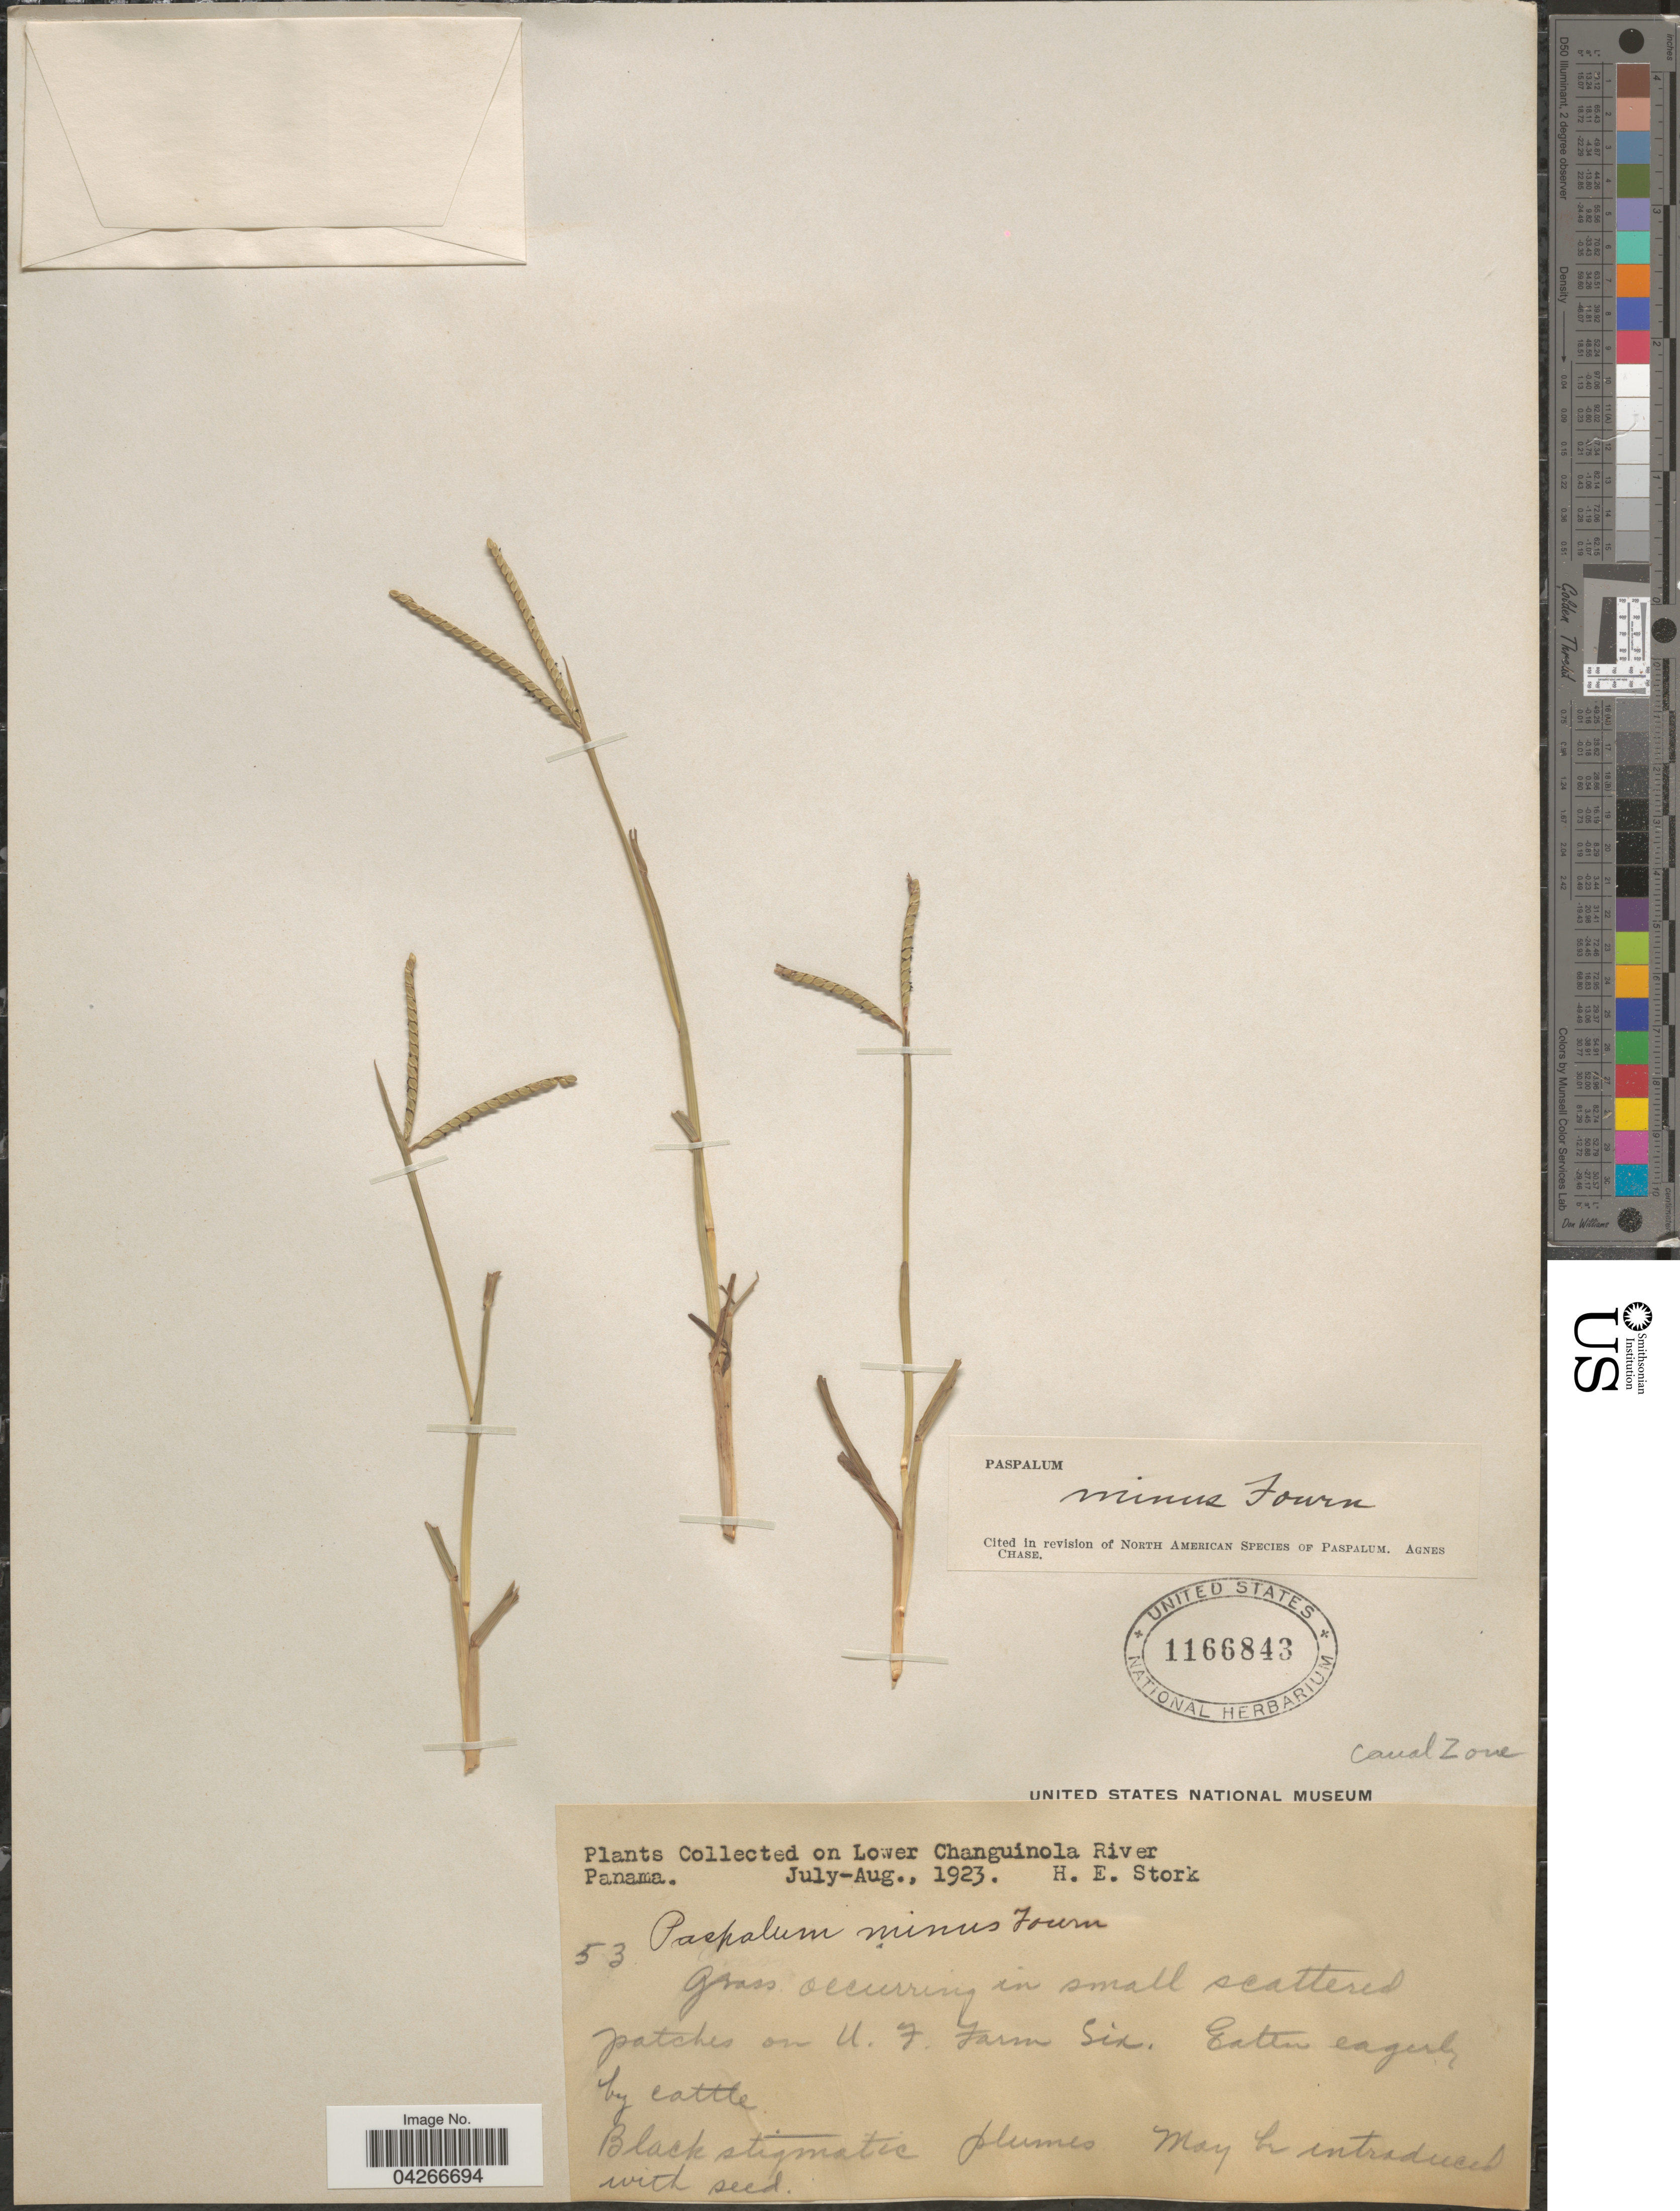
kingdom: Plantae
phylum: Tracheophyta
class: Liliopsida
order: Poales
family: Poaceae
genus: Paspalum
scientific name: Paspalum minus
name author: E. Fourn.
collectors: H. E. Stork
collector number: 53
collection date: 1923-07/1923-08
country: Panama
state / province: Colón / Panamá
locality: On Lower Changuinola River. Canal Zone. On U.F. Farm Six.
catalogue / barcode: US 1166843